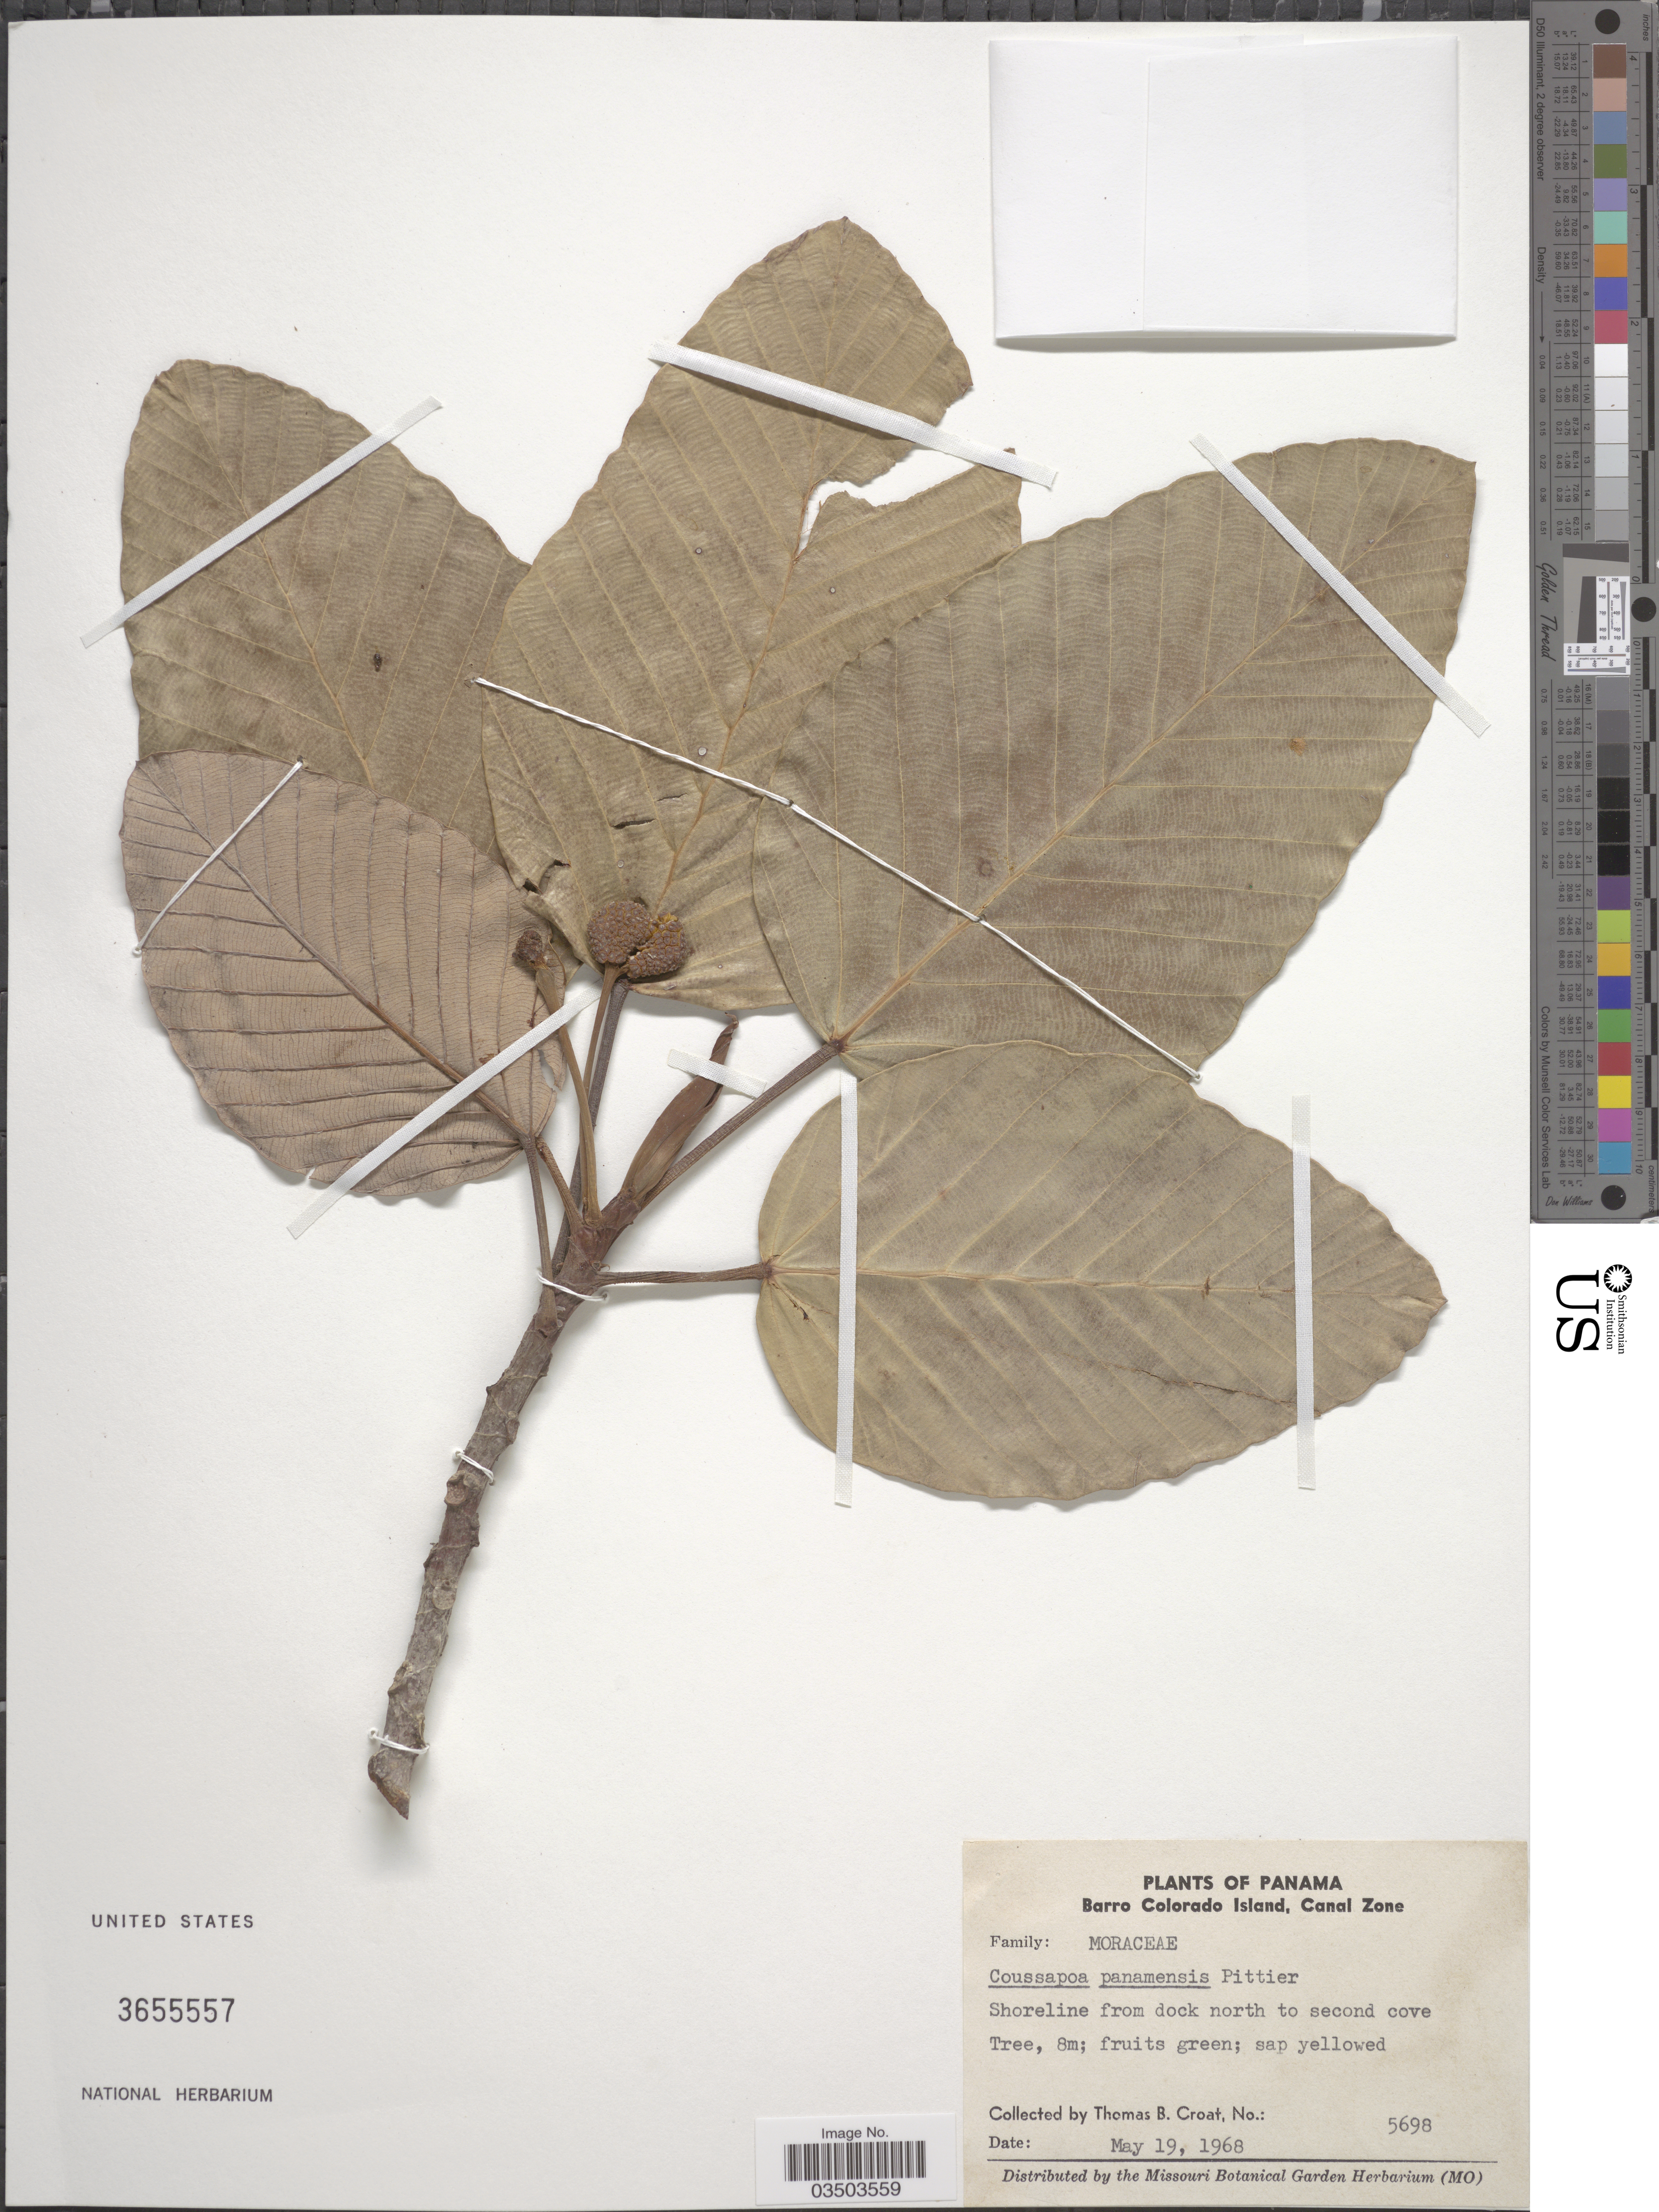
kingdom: Plantae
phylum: Tracheophyta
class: Magnoliopsida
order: Rosales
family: Urticaceae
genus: Coussapoa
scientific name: Coussapoa panamensis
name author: Pittier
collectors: T. B. Croat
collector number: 5698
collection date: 1968-05-19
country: Panama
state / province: Panamá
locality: Barro Colorado Island, Canal Zone. Shoreline from dock north to second cove.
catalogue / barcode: US 3655557